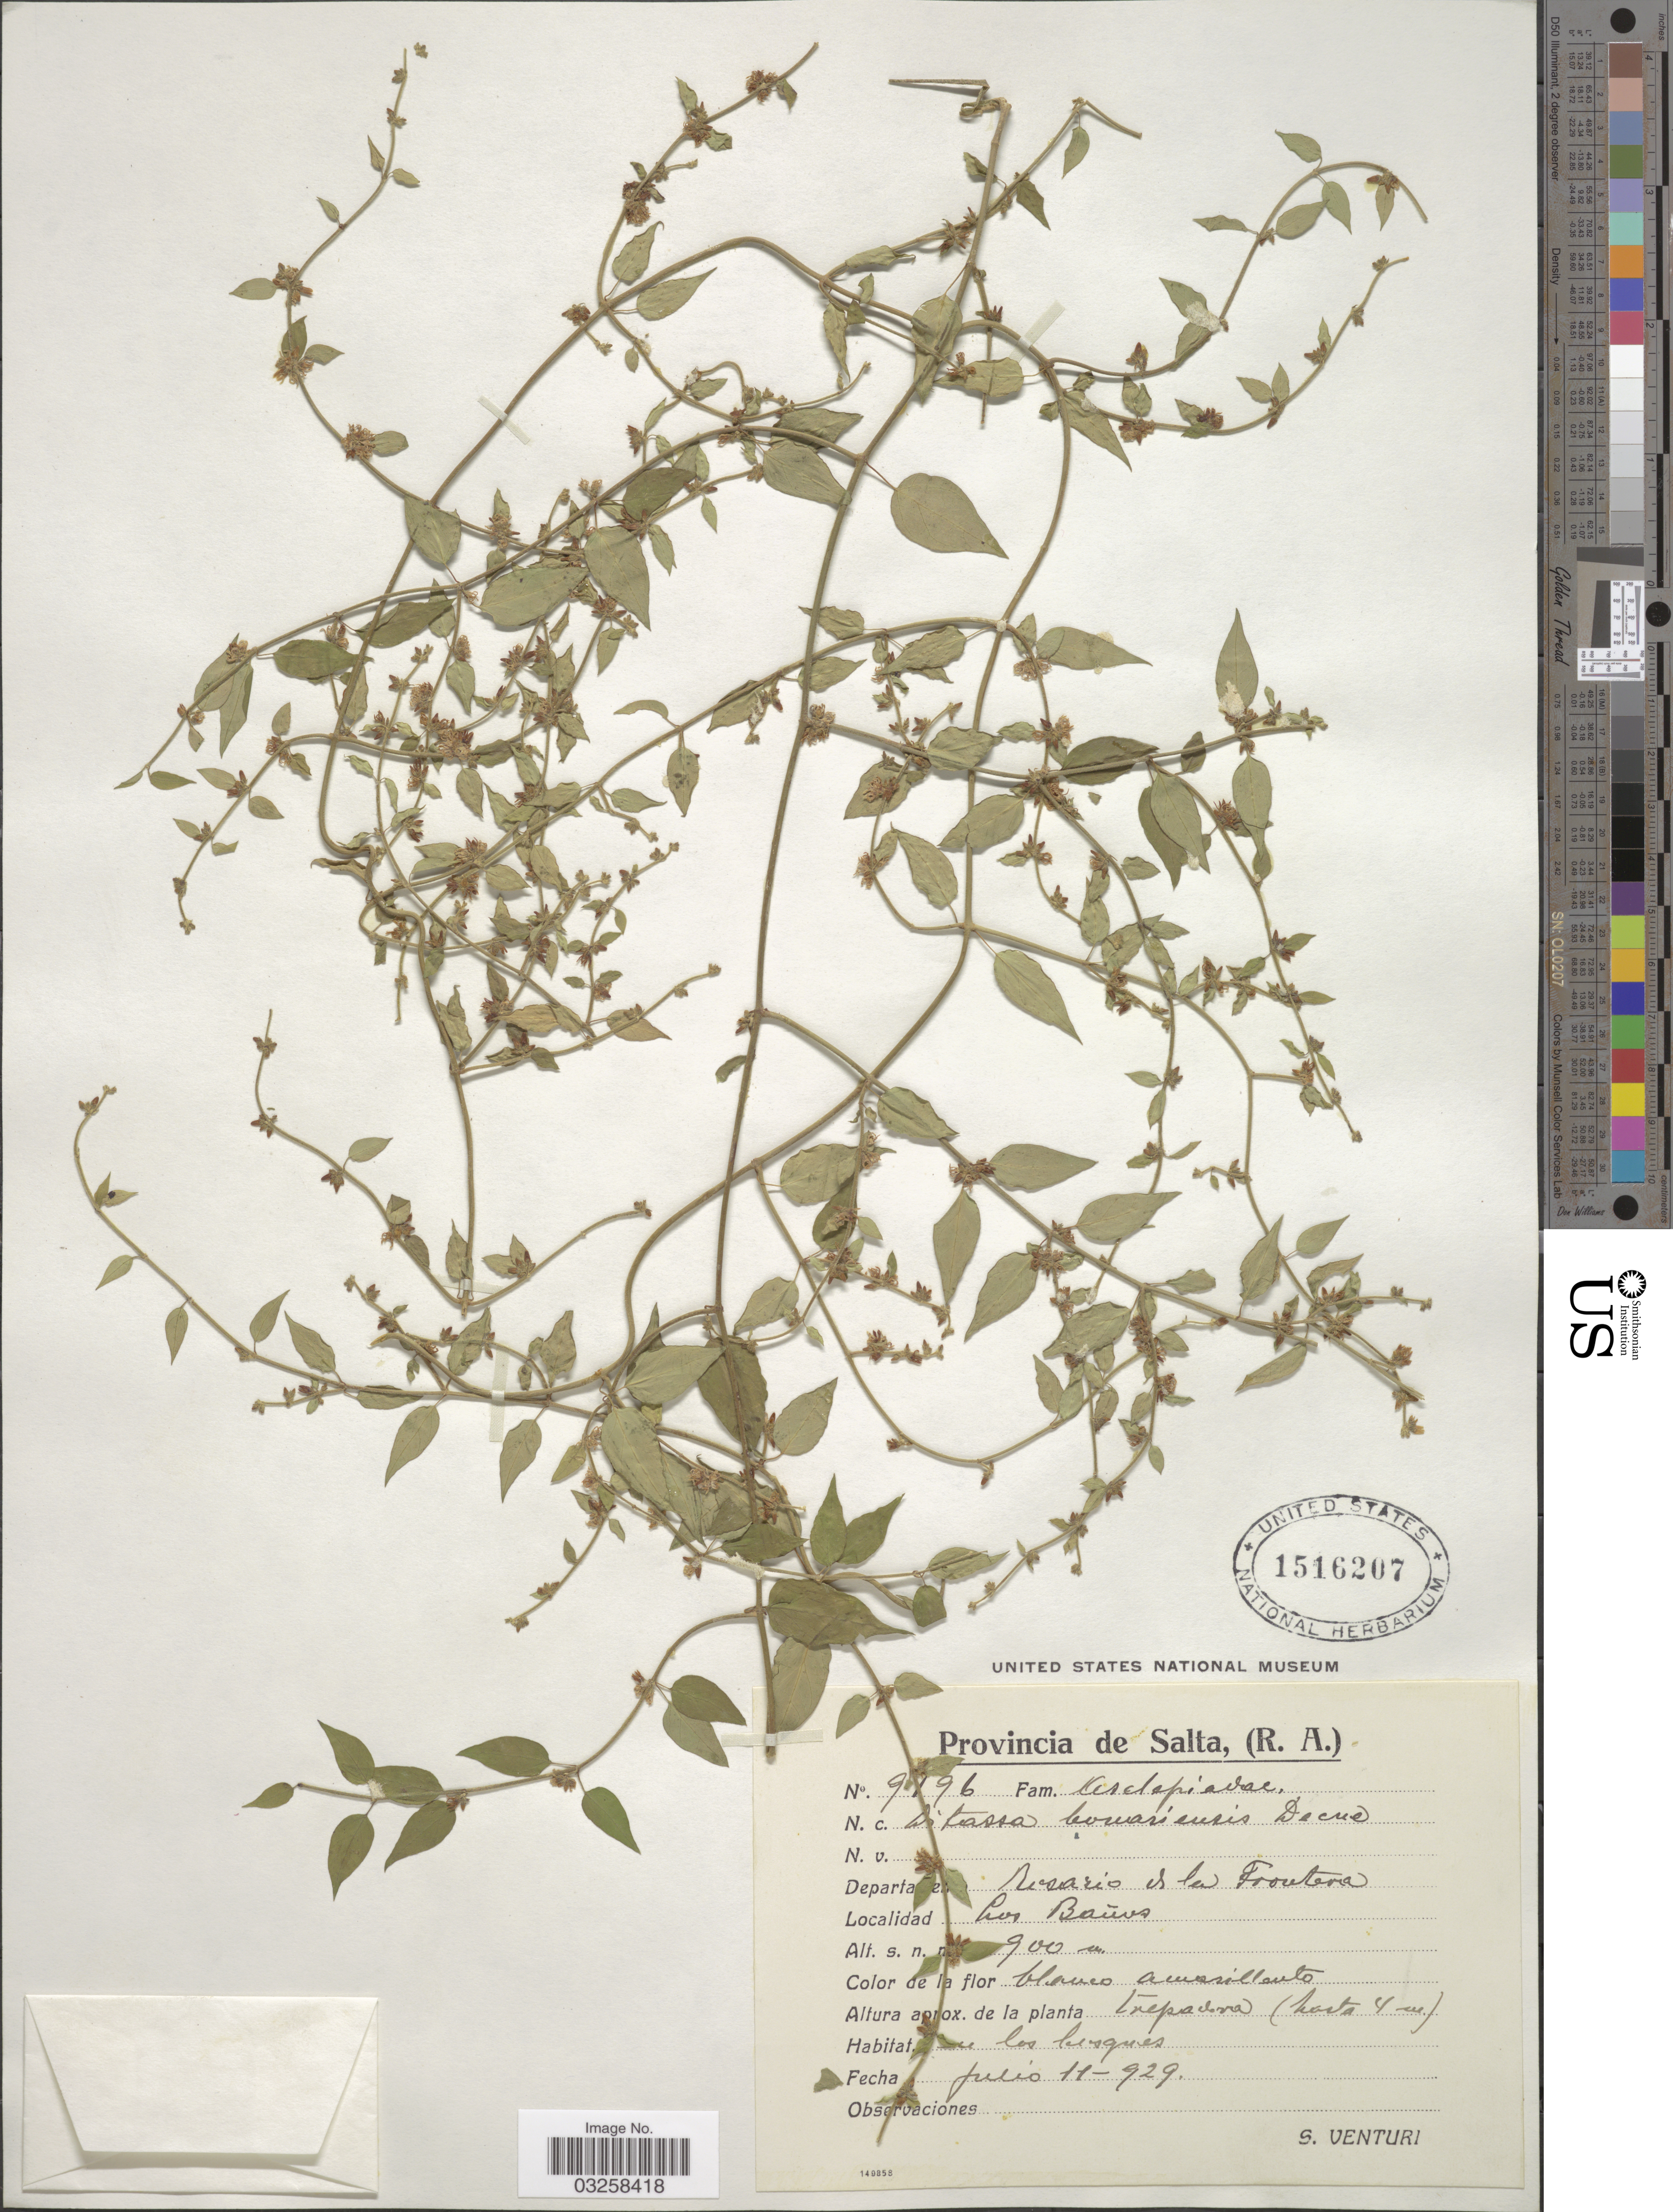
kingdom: Plantae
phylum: Tracheophyta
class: Magnoliopsida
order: Gentianales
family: Apocynaceae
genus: Ditassa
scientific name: Ditassa bonariensis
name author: Decne.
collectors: S. Venturi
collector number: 9196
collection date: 1929-07-11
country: Argentina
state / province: Salta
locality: Departamento Rosario de la Frontera, Los Baños.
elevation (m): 900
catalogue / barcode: US 1516207